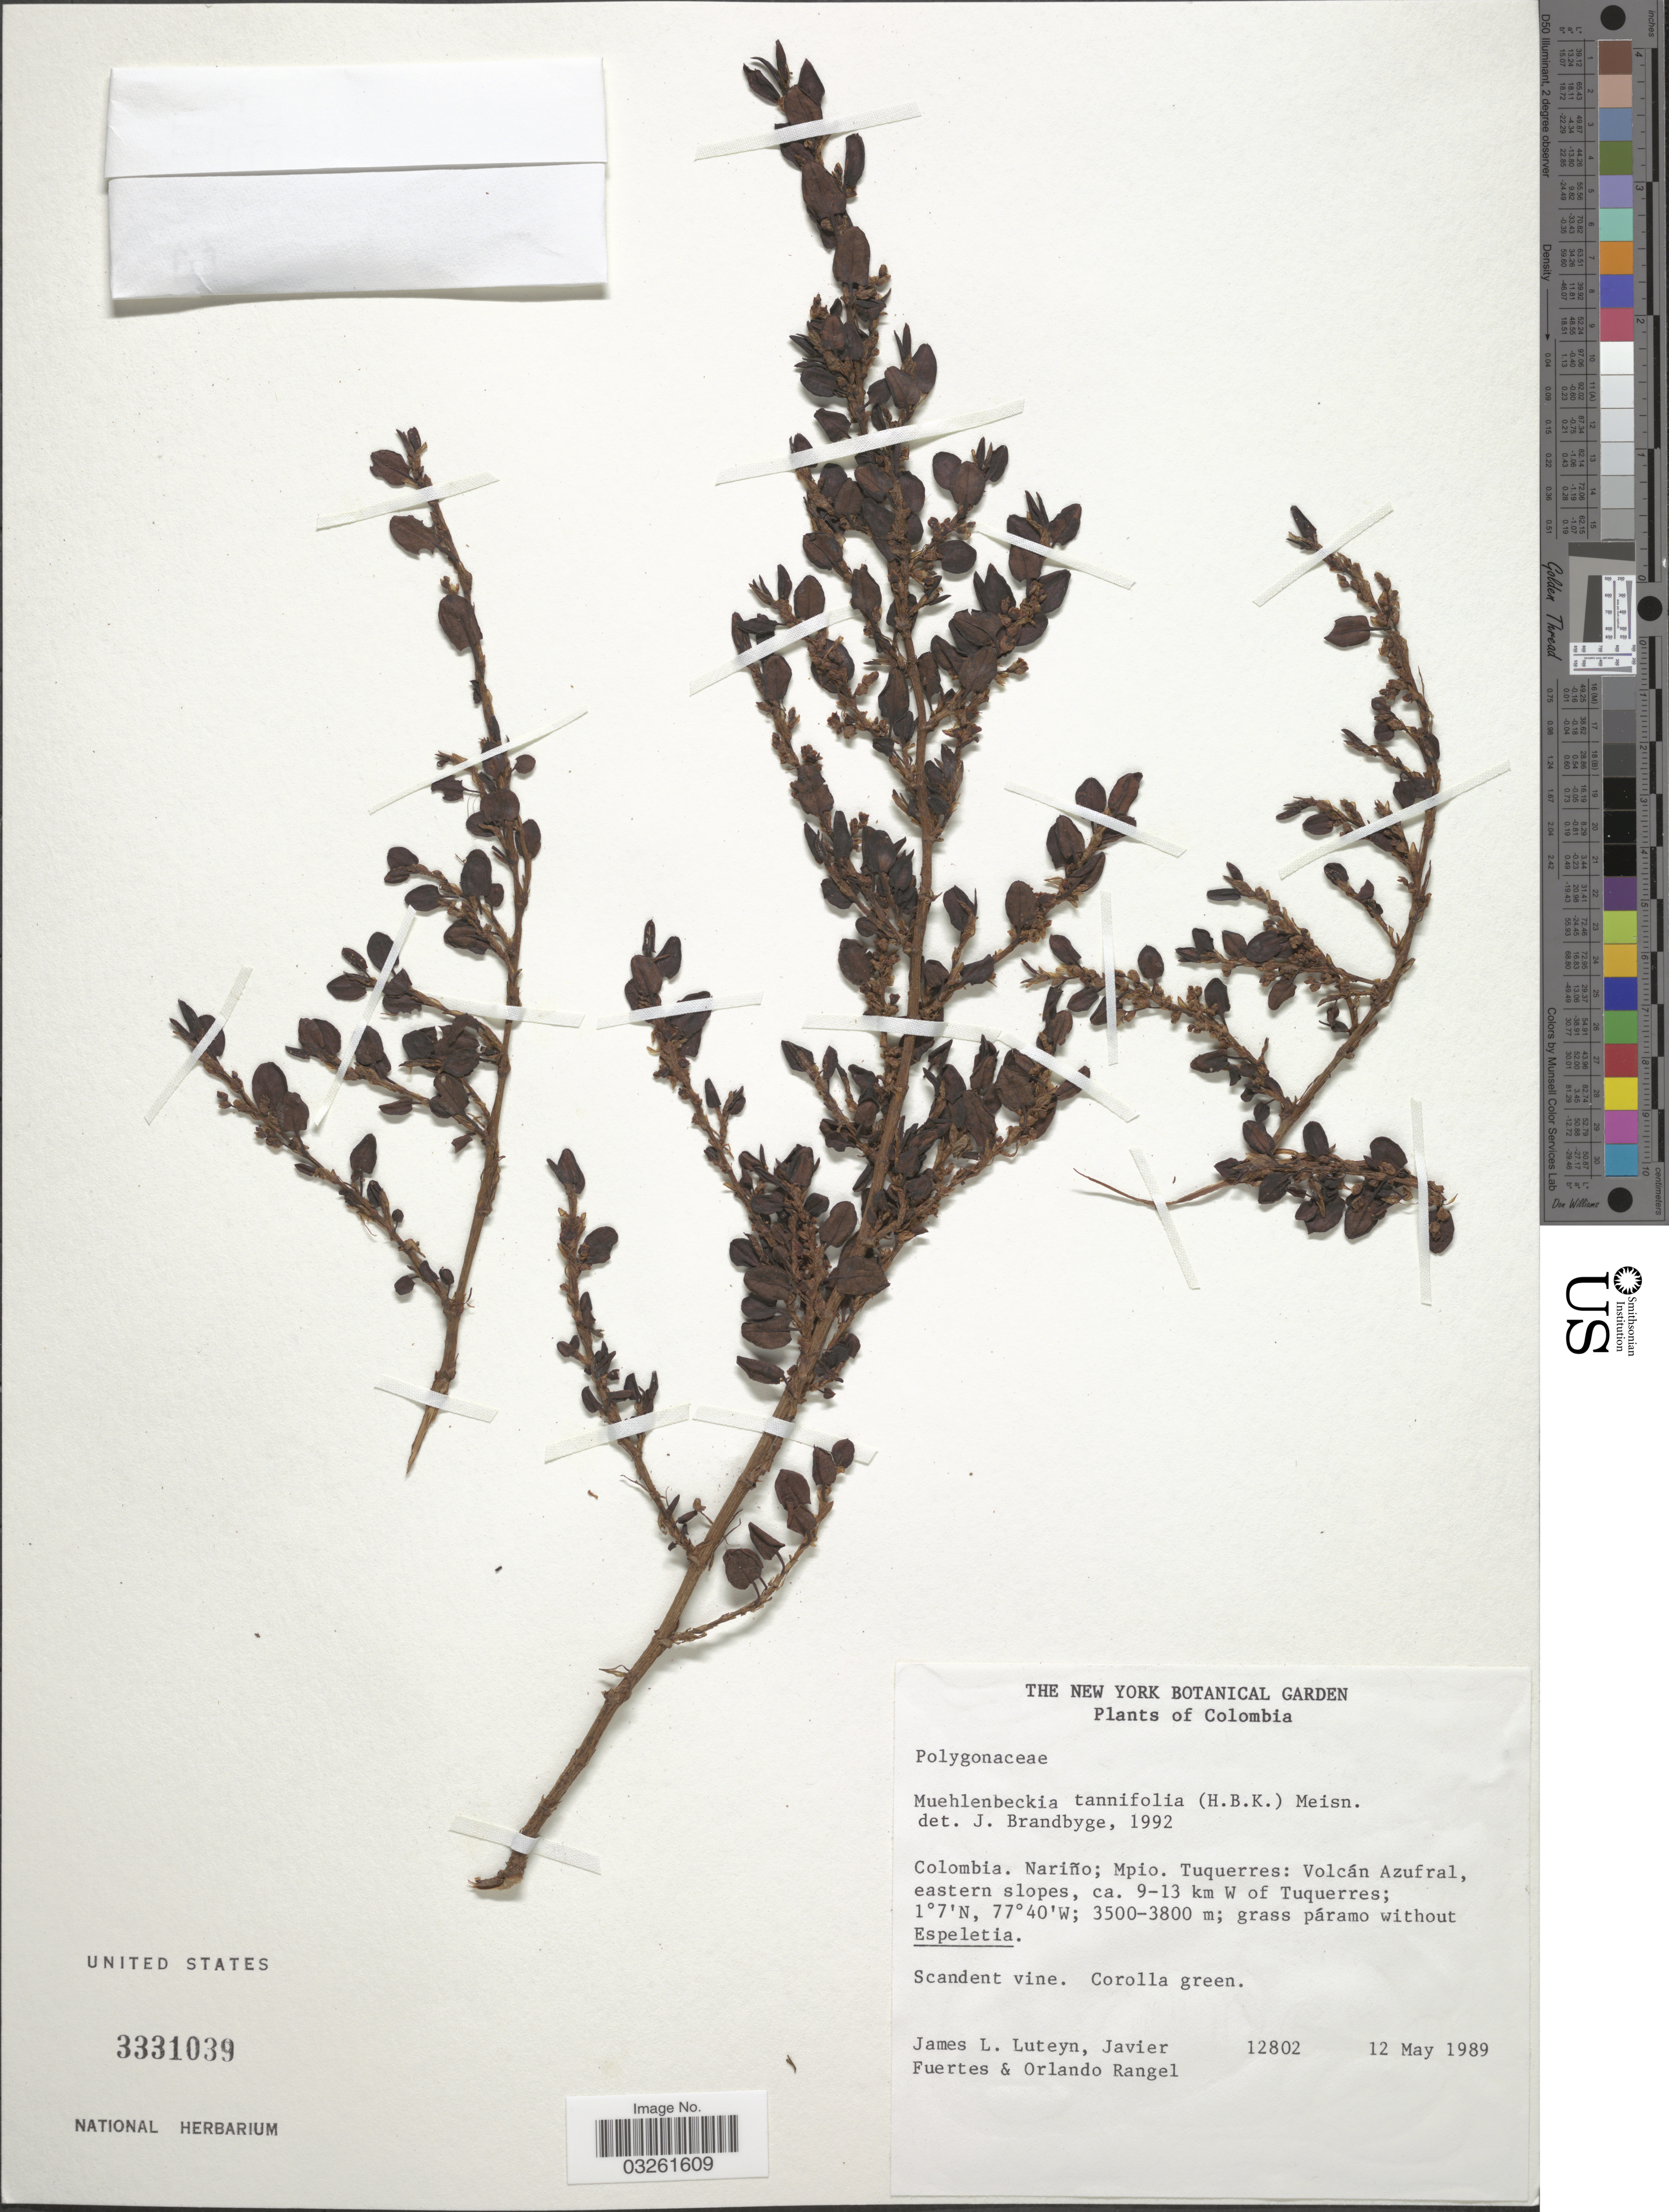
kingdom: Plantae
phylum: Tracheophyta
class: Magnoliopsida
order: Caryophyllales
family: Polygonaceae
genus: Muehlenbeckia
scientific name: Muehlenbeckia volcanica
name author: (Benth.) Endl.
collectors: J. L. Luteyn, J. Fuertes & O. Rangel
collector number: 12802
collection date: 1989-05-12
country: Colombia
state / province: Nariño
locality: Mpio. Tuquerres: Volcán Azufral, eastern slopes, ca. 9-13 km W of Tuquerres.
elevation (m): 3500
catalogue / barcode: US 3331039